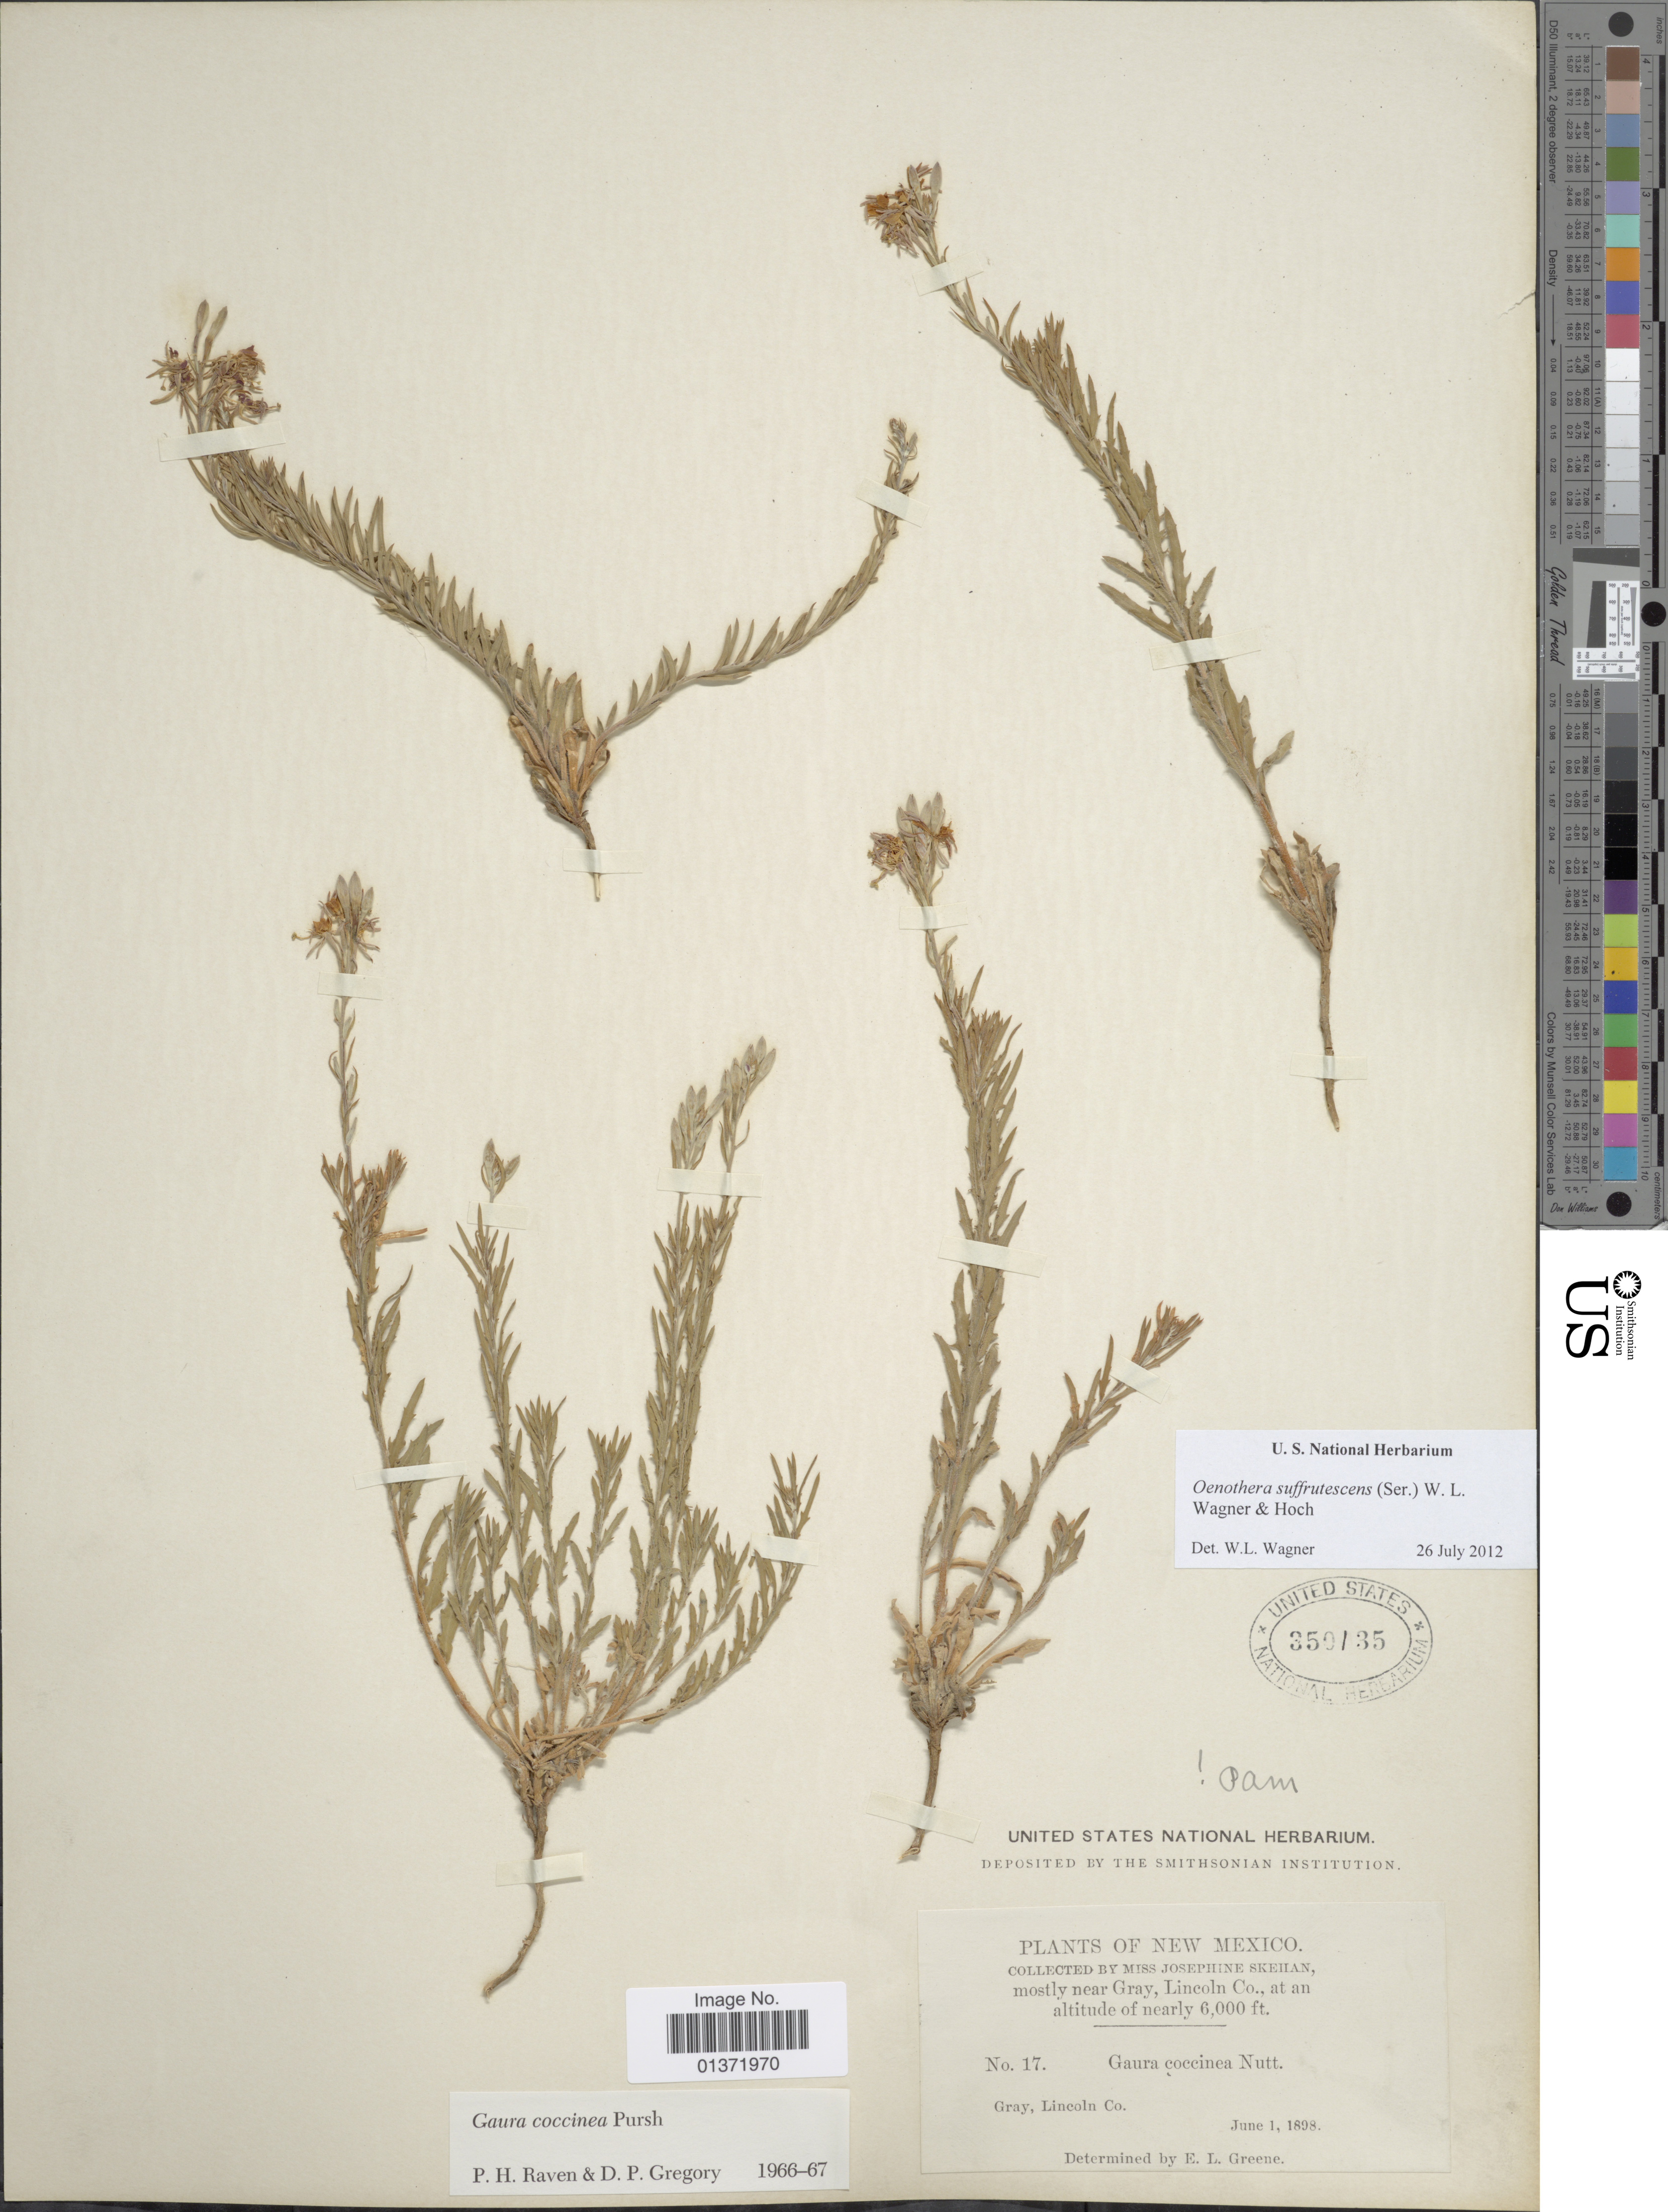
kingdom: Plantae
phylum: Tracheophyta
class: Magnoliopsida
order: Myrtales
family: Onagraceae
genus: Oenothera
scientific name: Oenothera suffrutescens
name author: (Ser.) W.L. Wagner & Hoch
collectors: J. Skeiian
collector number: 17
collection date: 1898-06-01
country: United States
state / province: New Mexico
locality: Mostly near Gray, Lincoln Co.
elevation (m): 1829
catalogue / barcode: US 359135